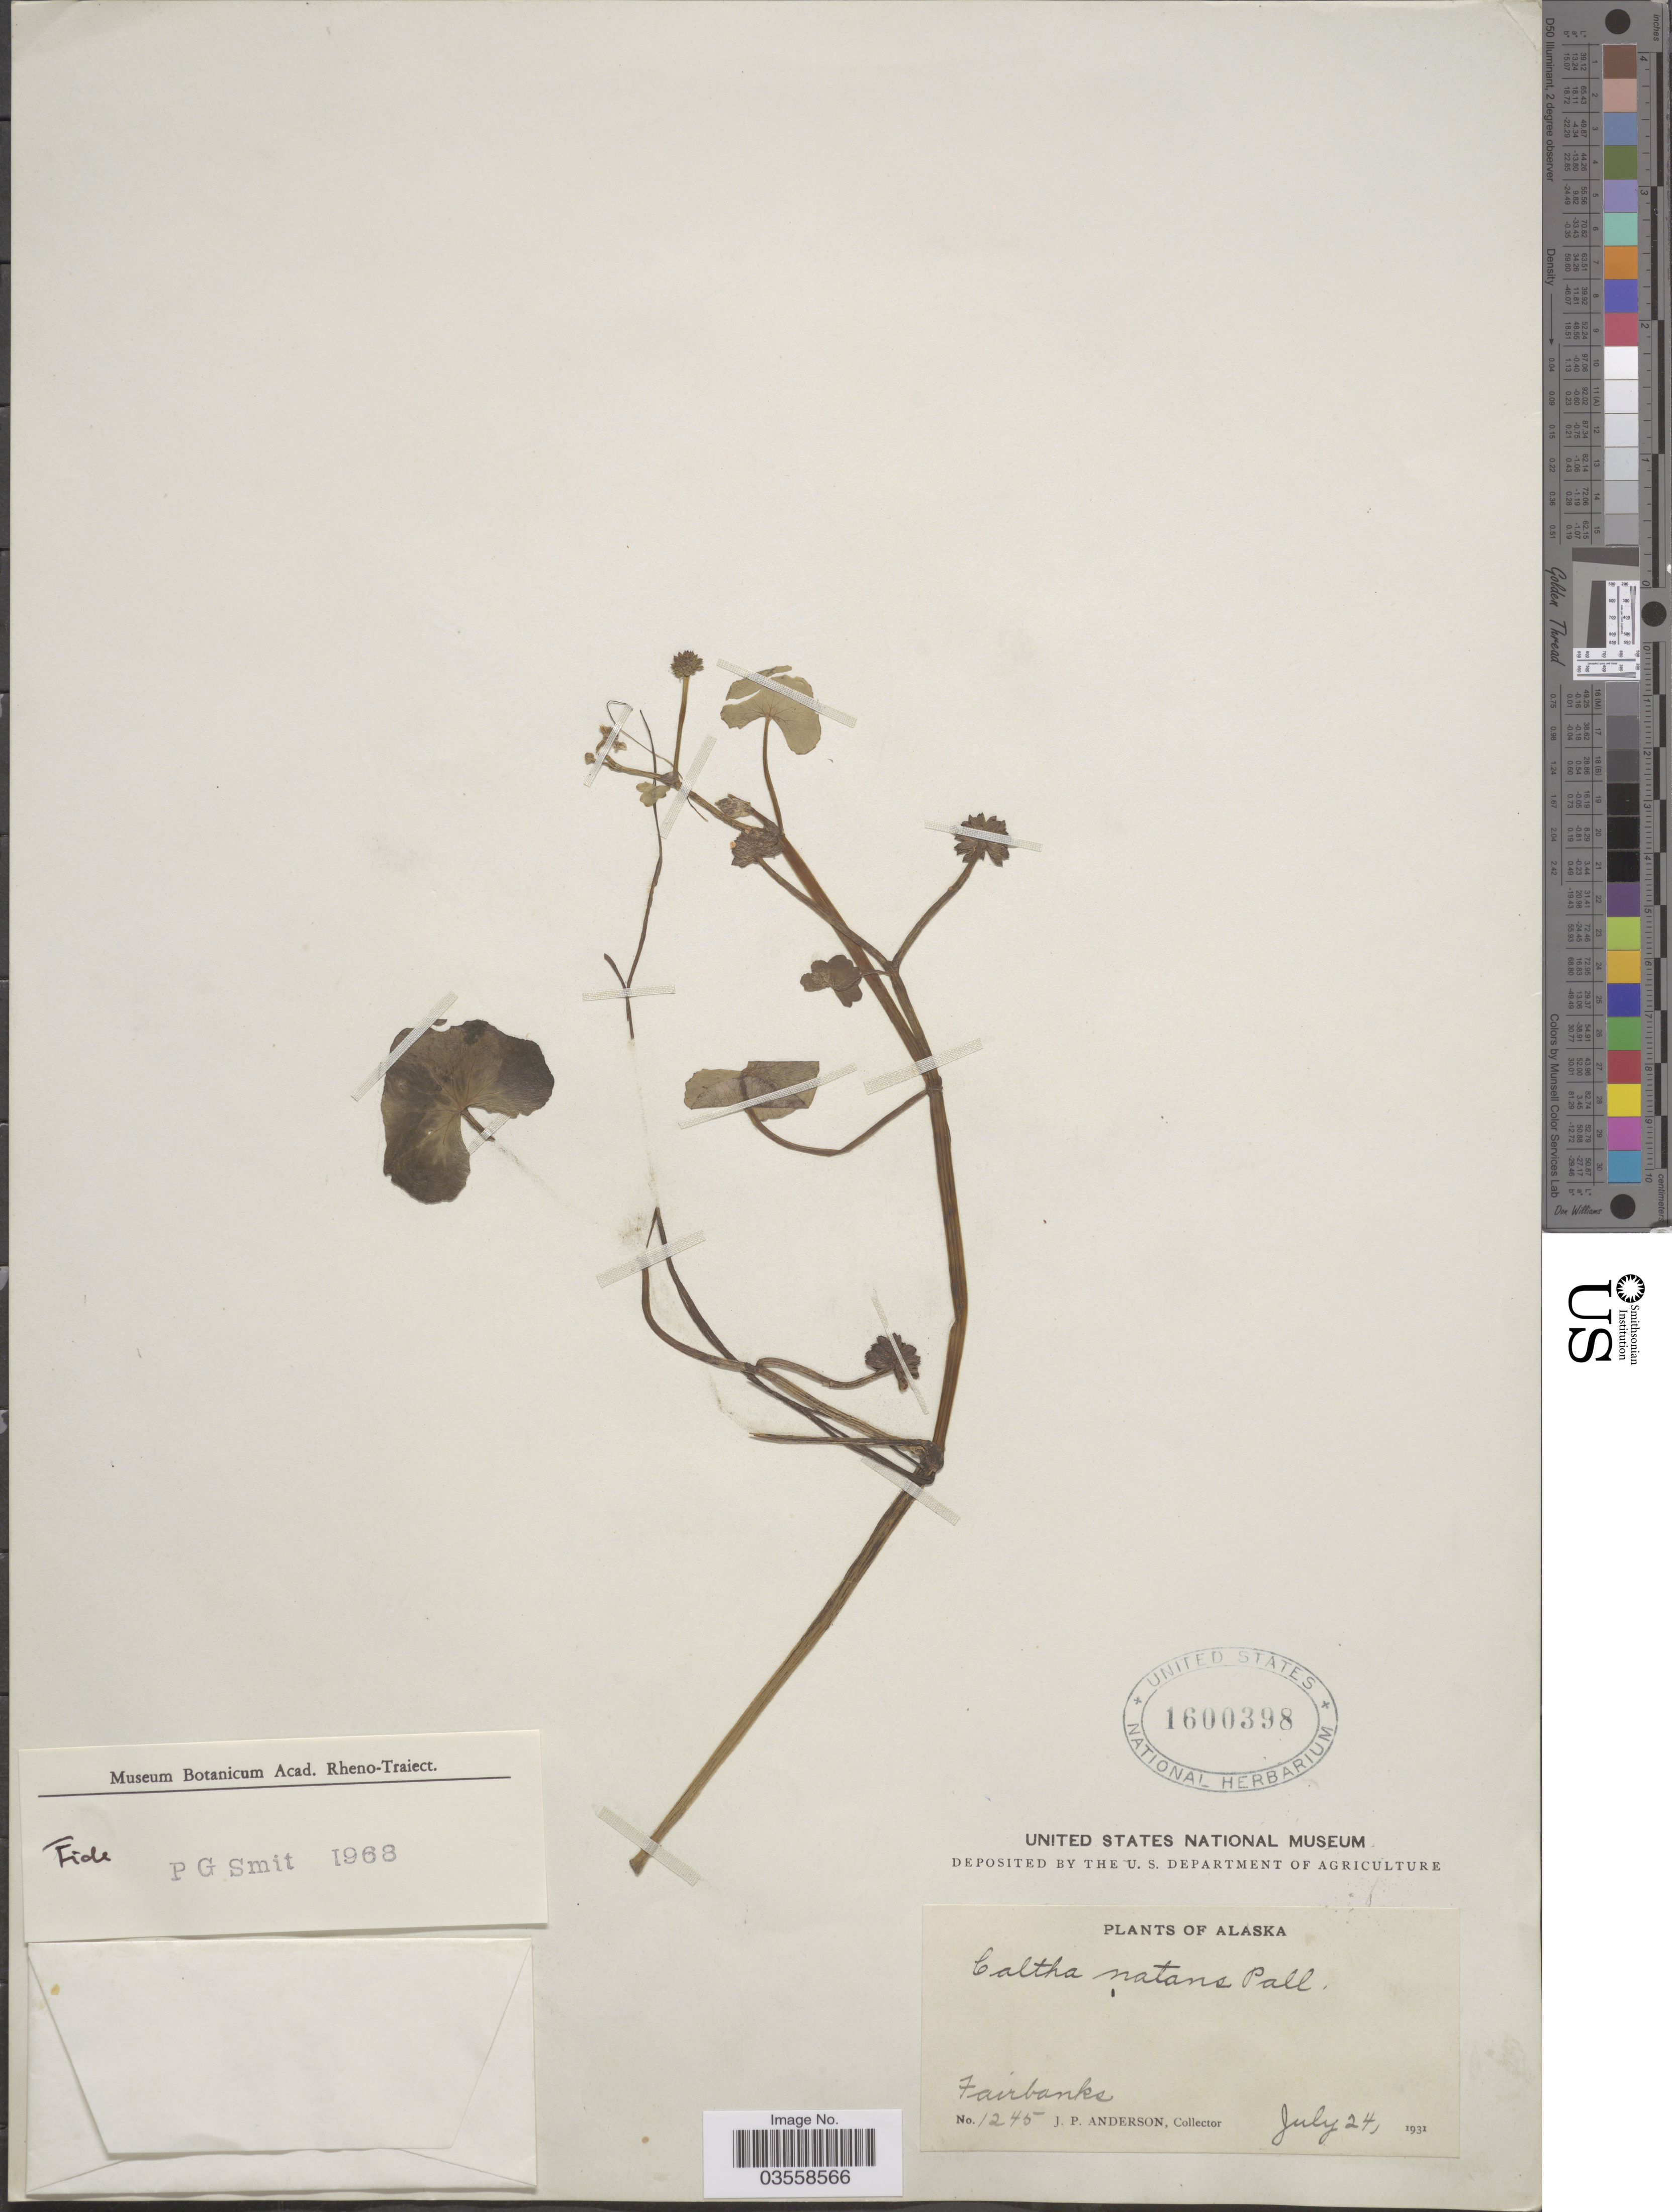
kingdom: Plantae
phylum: Tracheophyta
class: Magnoliopsida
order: Ranunculales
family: Ranunculaceae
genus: Caltha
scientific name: Caltha natans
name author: Pall.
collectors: J. P. Anderson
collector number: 1245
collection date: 1931-07-24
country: United States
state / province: Alaska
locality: Fairbanks.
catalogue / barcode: US 1600398